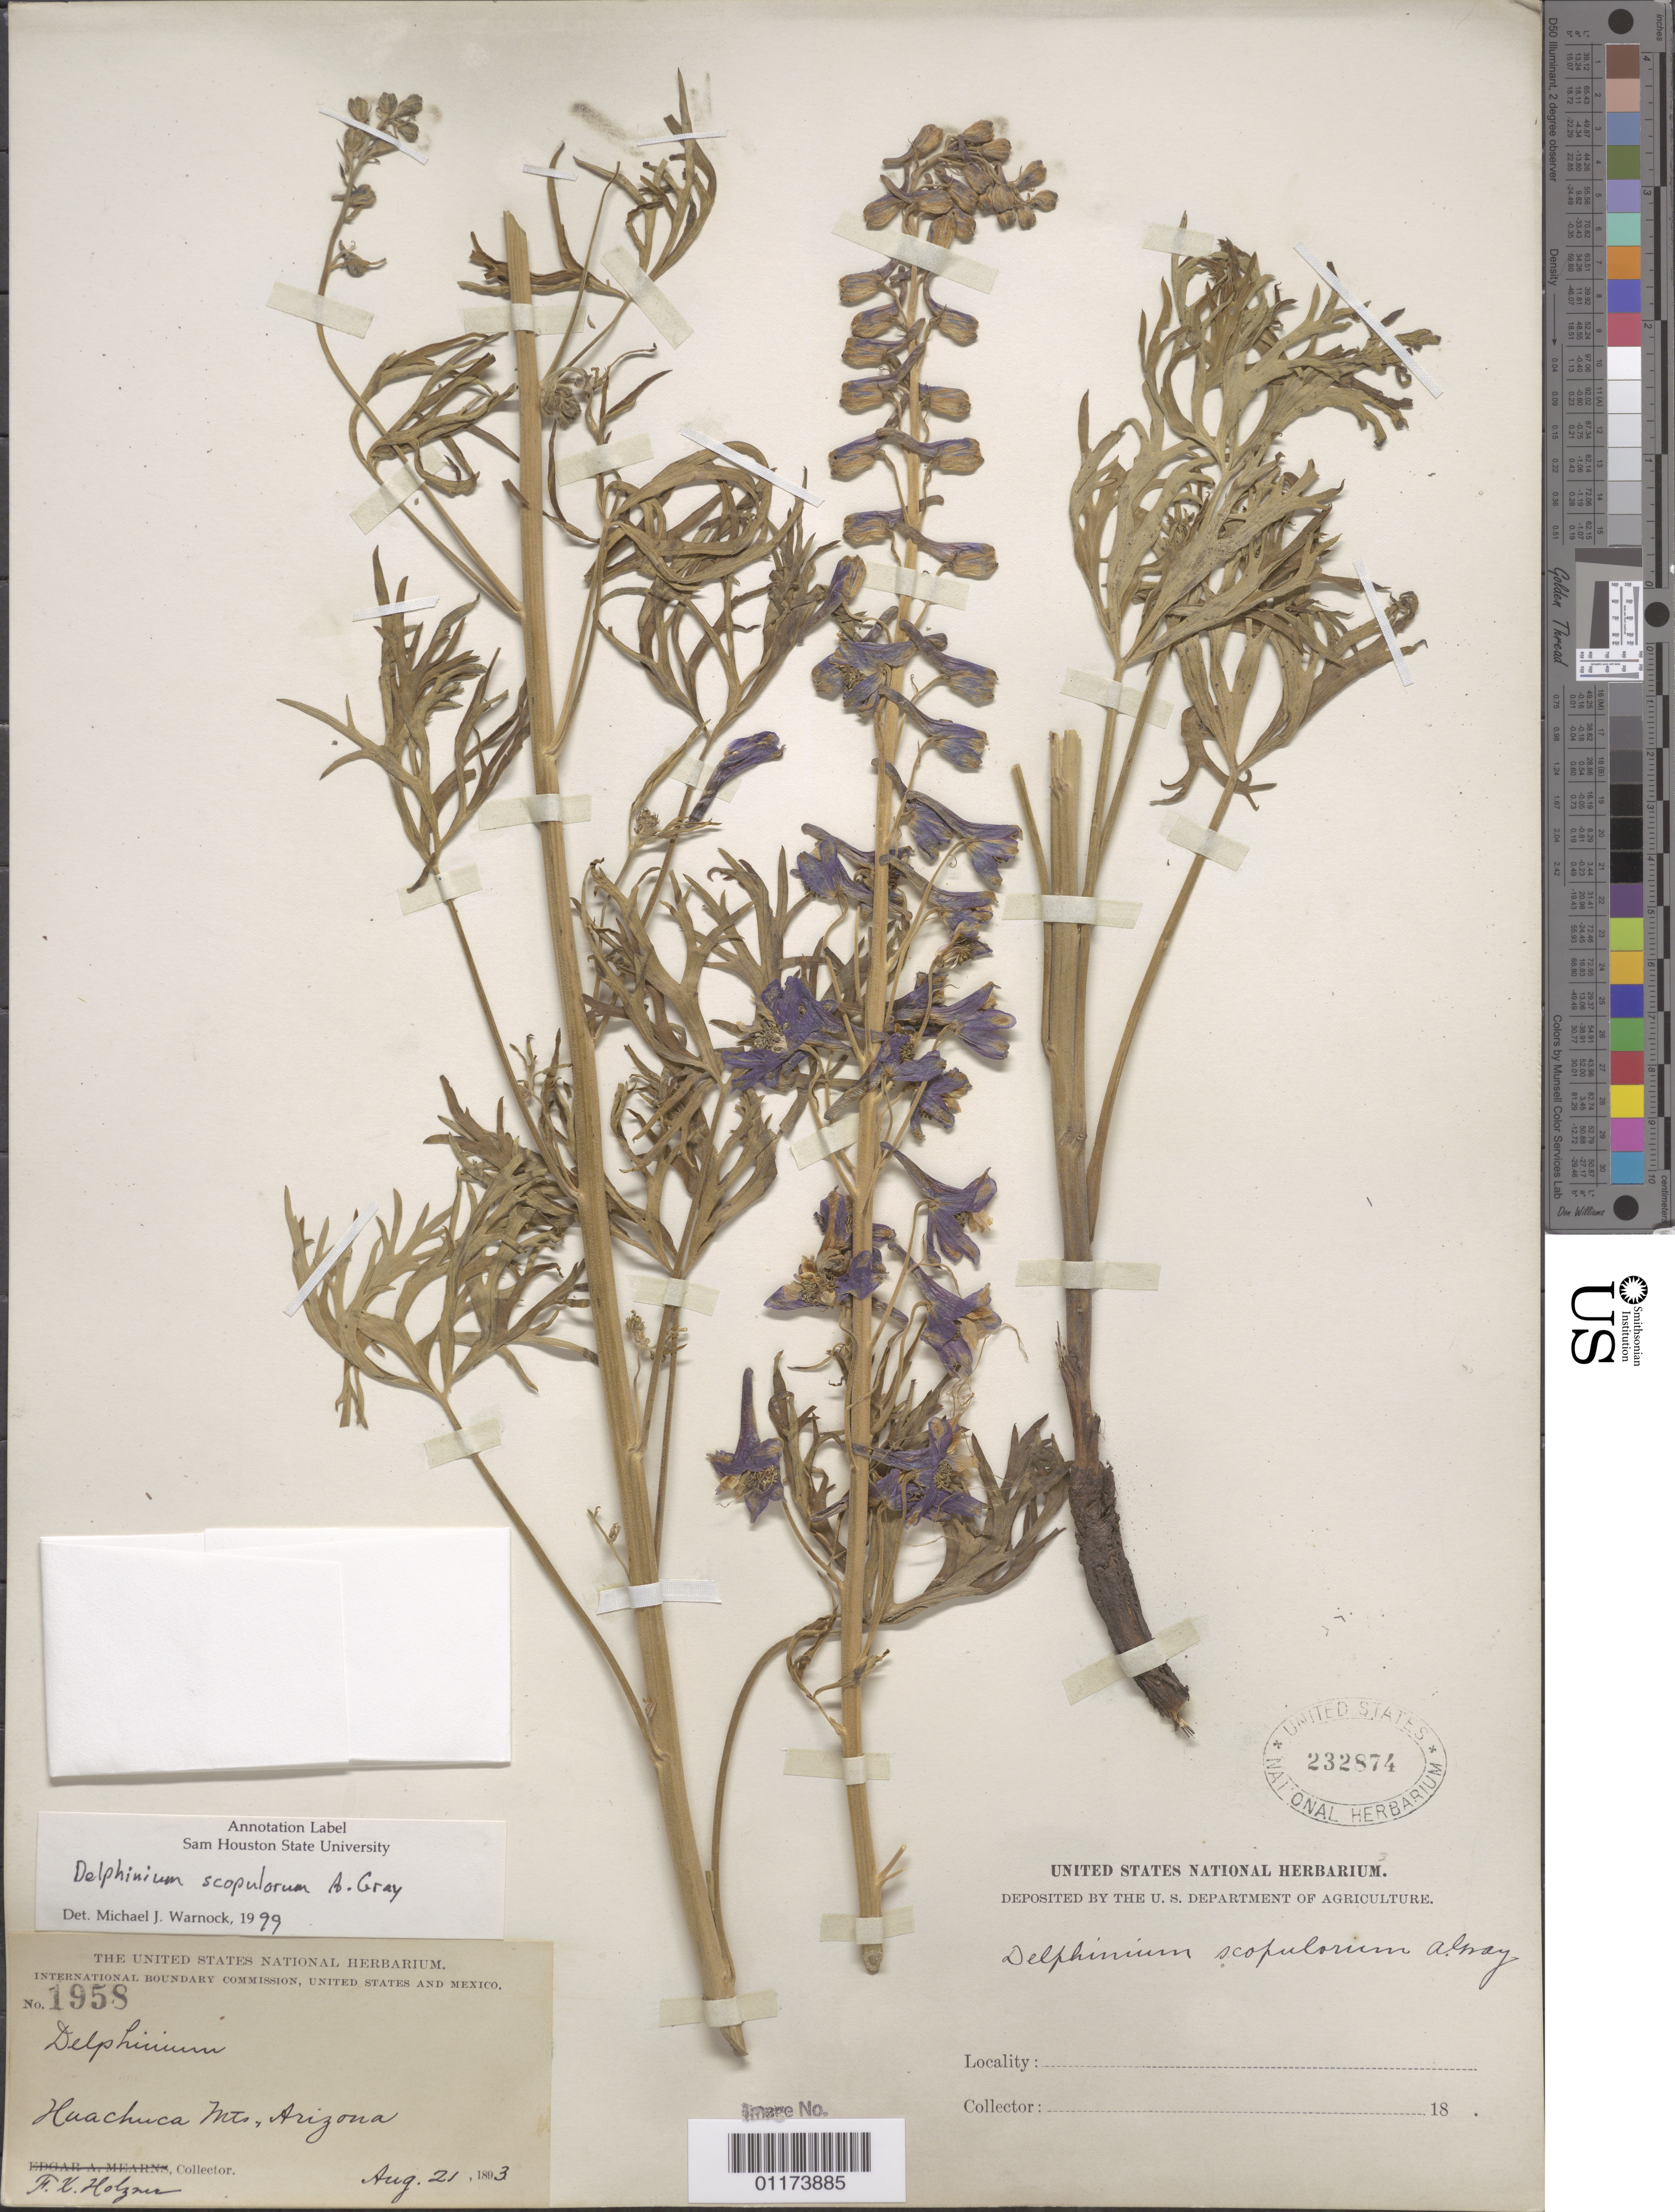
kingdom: Plantae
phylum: Tracheophyta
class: Magnoliopsida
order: Ranunculales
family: Ranunculaceae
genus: Delphinium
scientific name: Delphinium scopulorum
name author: A. Gray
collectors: F. X. Holzner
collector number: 1958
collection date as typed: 21 Aug 1893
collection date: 1893-08-21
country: United States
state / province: Arizona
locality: Huachuca Mts.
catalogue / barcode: US 232874